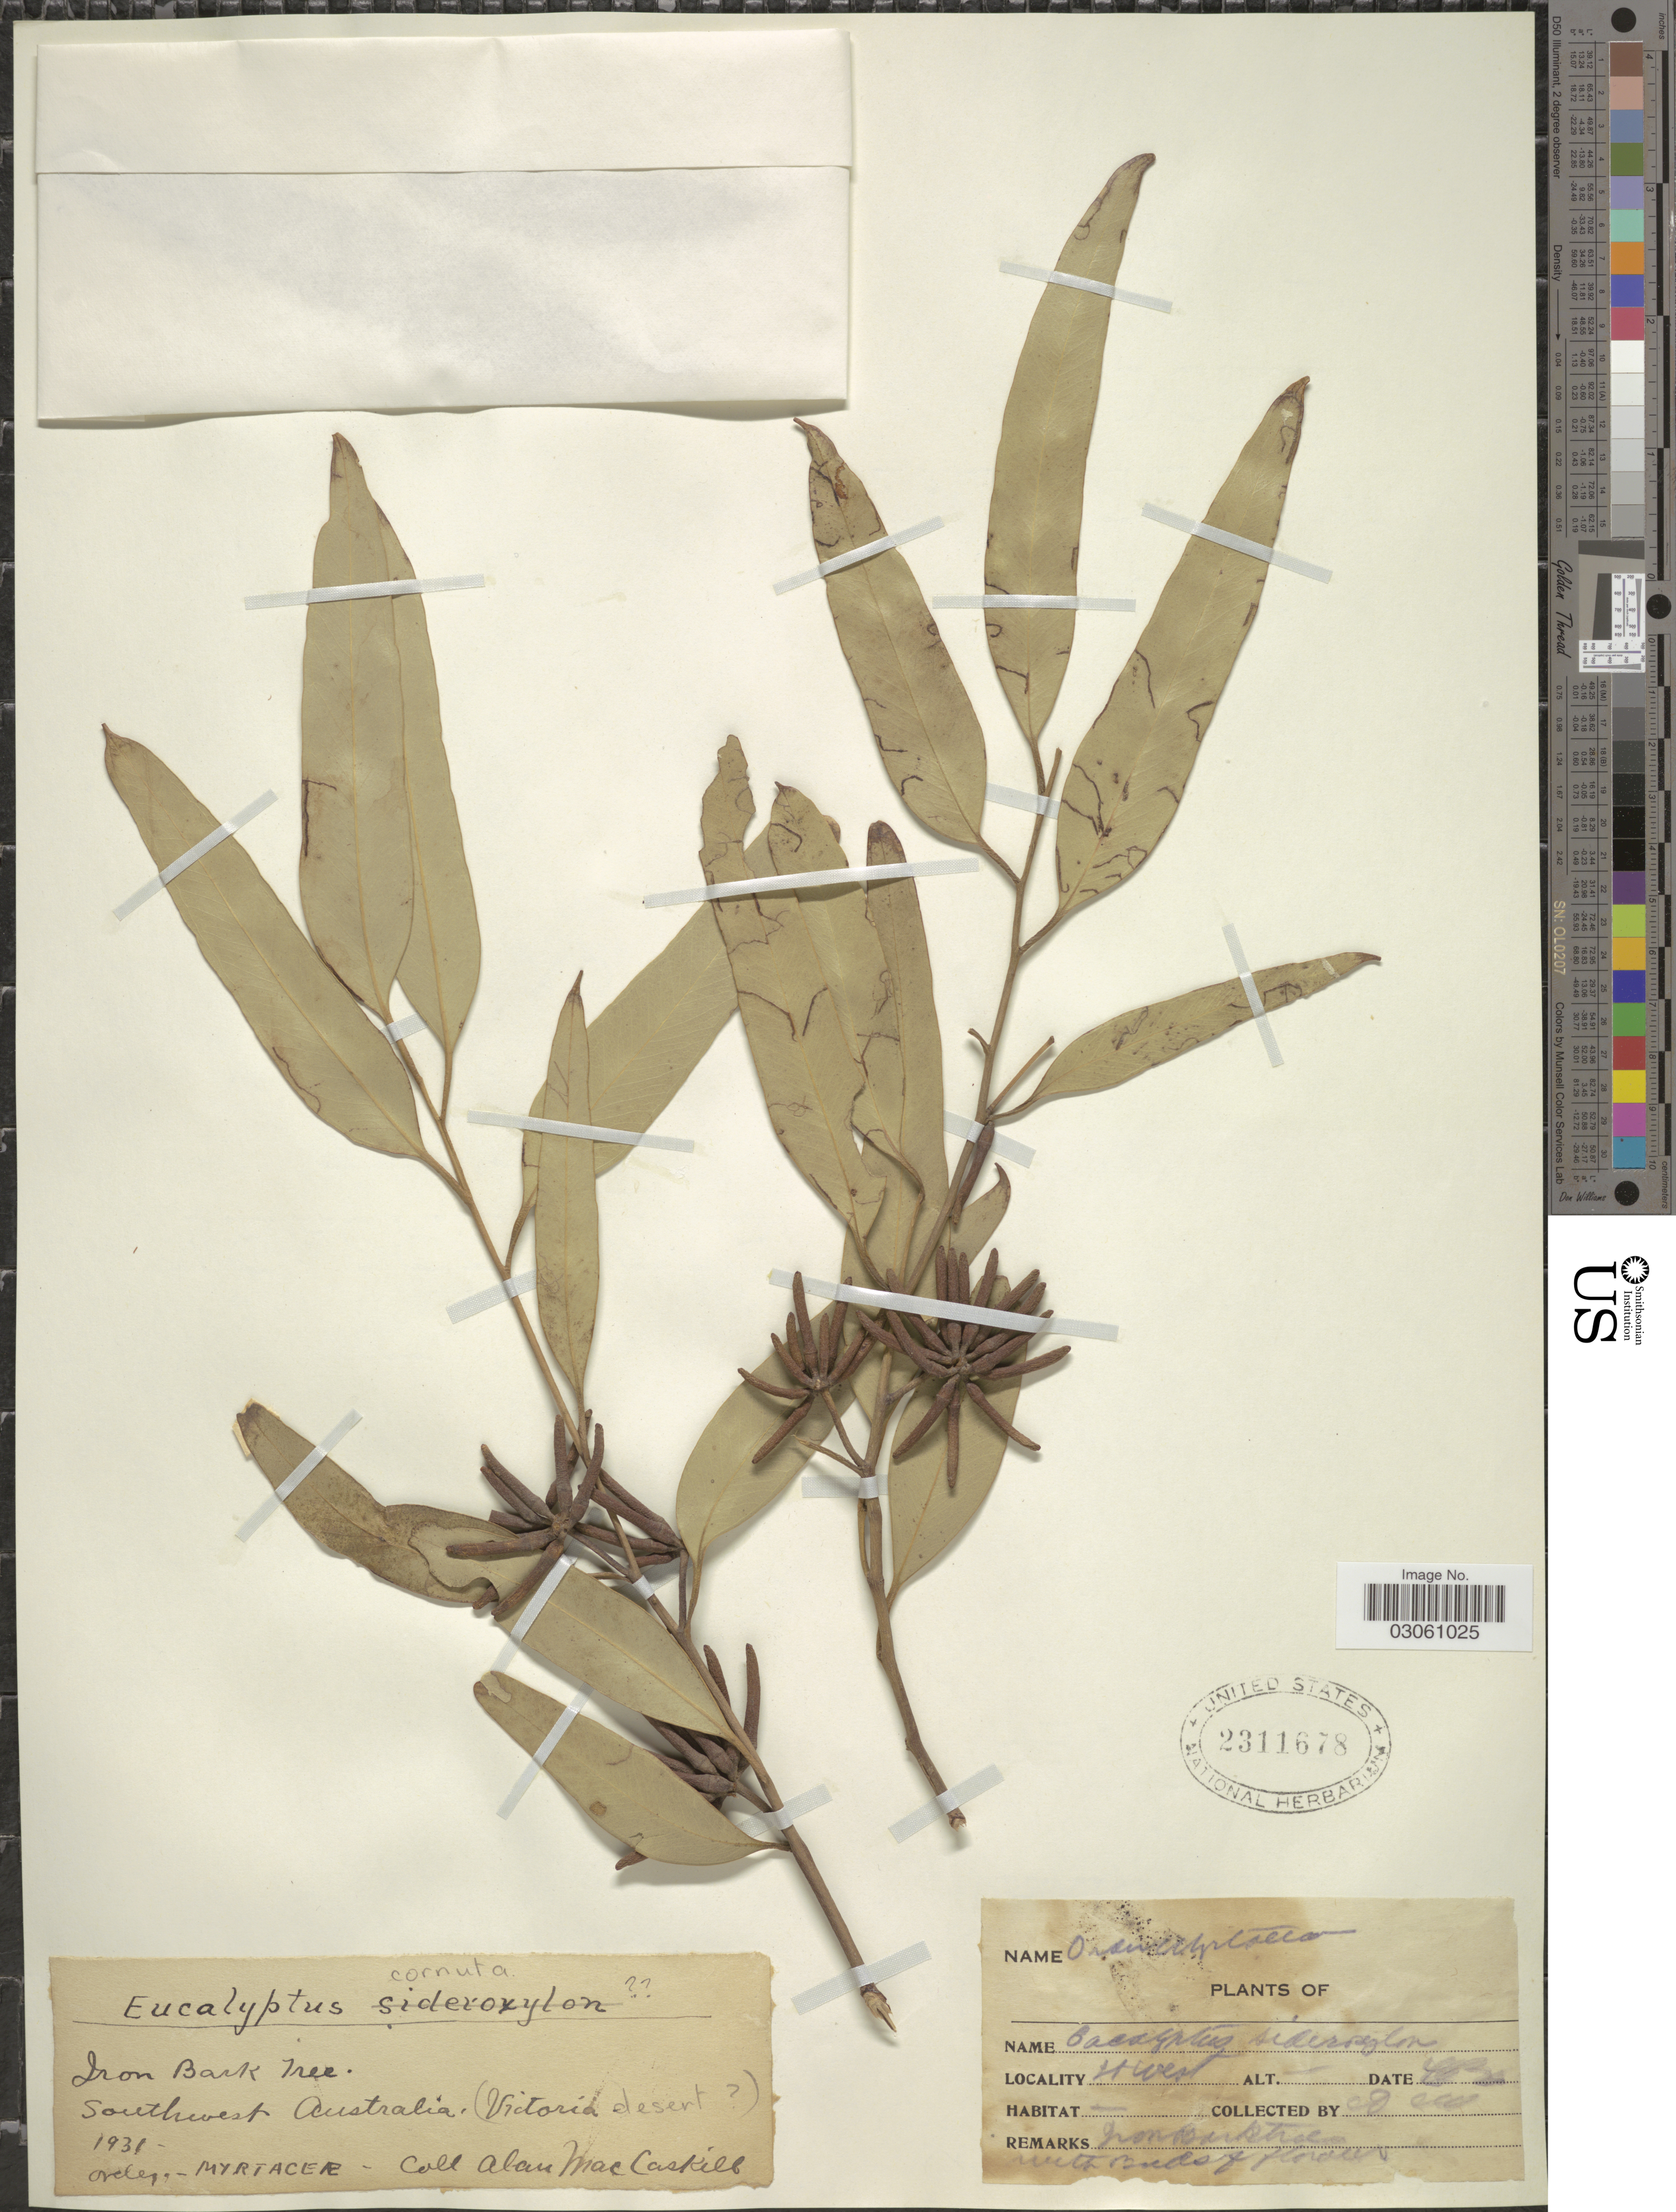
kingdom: Plantae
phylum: Tracheophyta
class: Magnoliopsida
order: Myrtales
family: Myrtaceae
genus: Eucalyptus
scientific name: Eucalyptus cornuta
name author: Labill.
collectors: A. MacCaskill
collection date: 1931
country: Australia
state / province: Victoria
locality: Southwest Australia (Victoria desert [unsure placement]).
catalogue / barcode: US 2311678